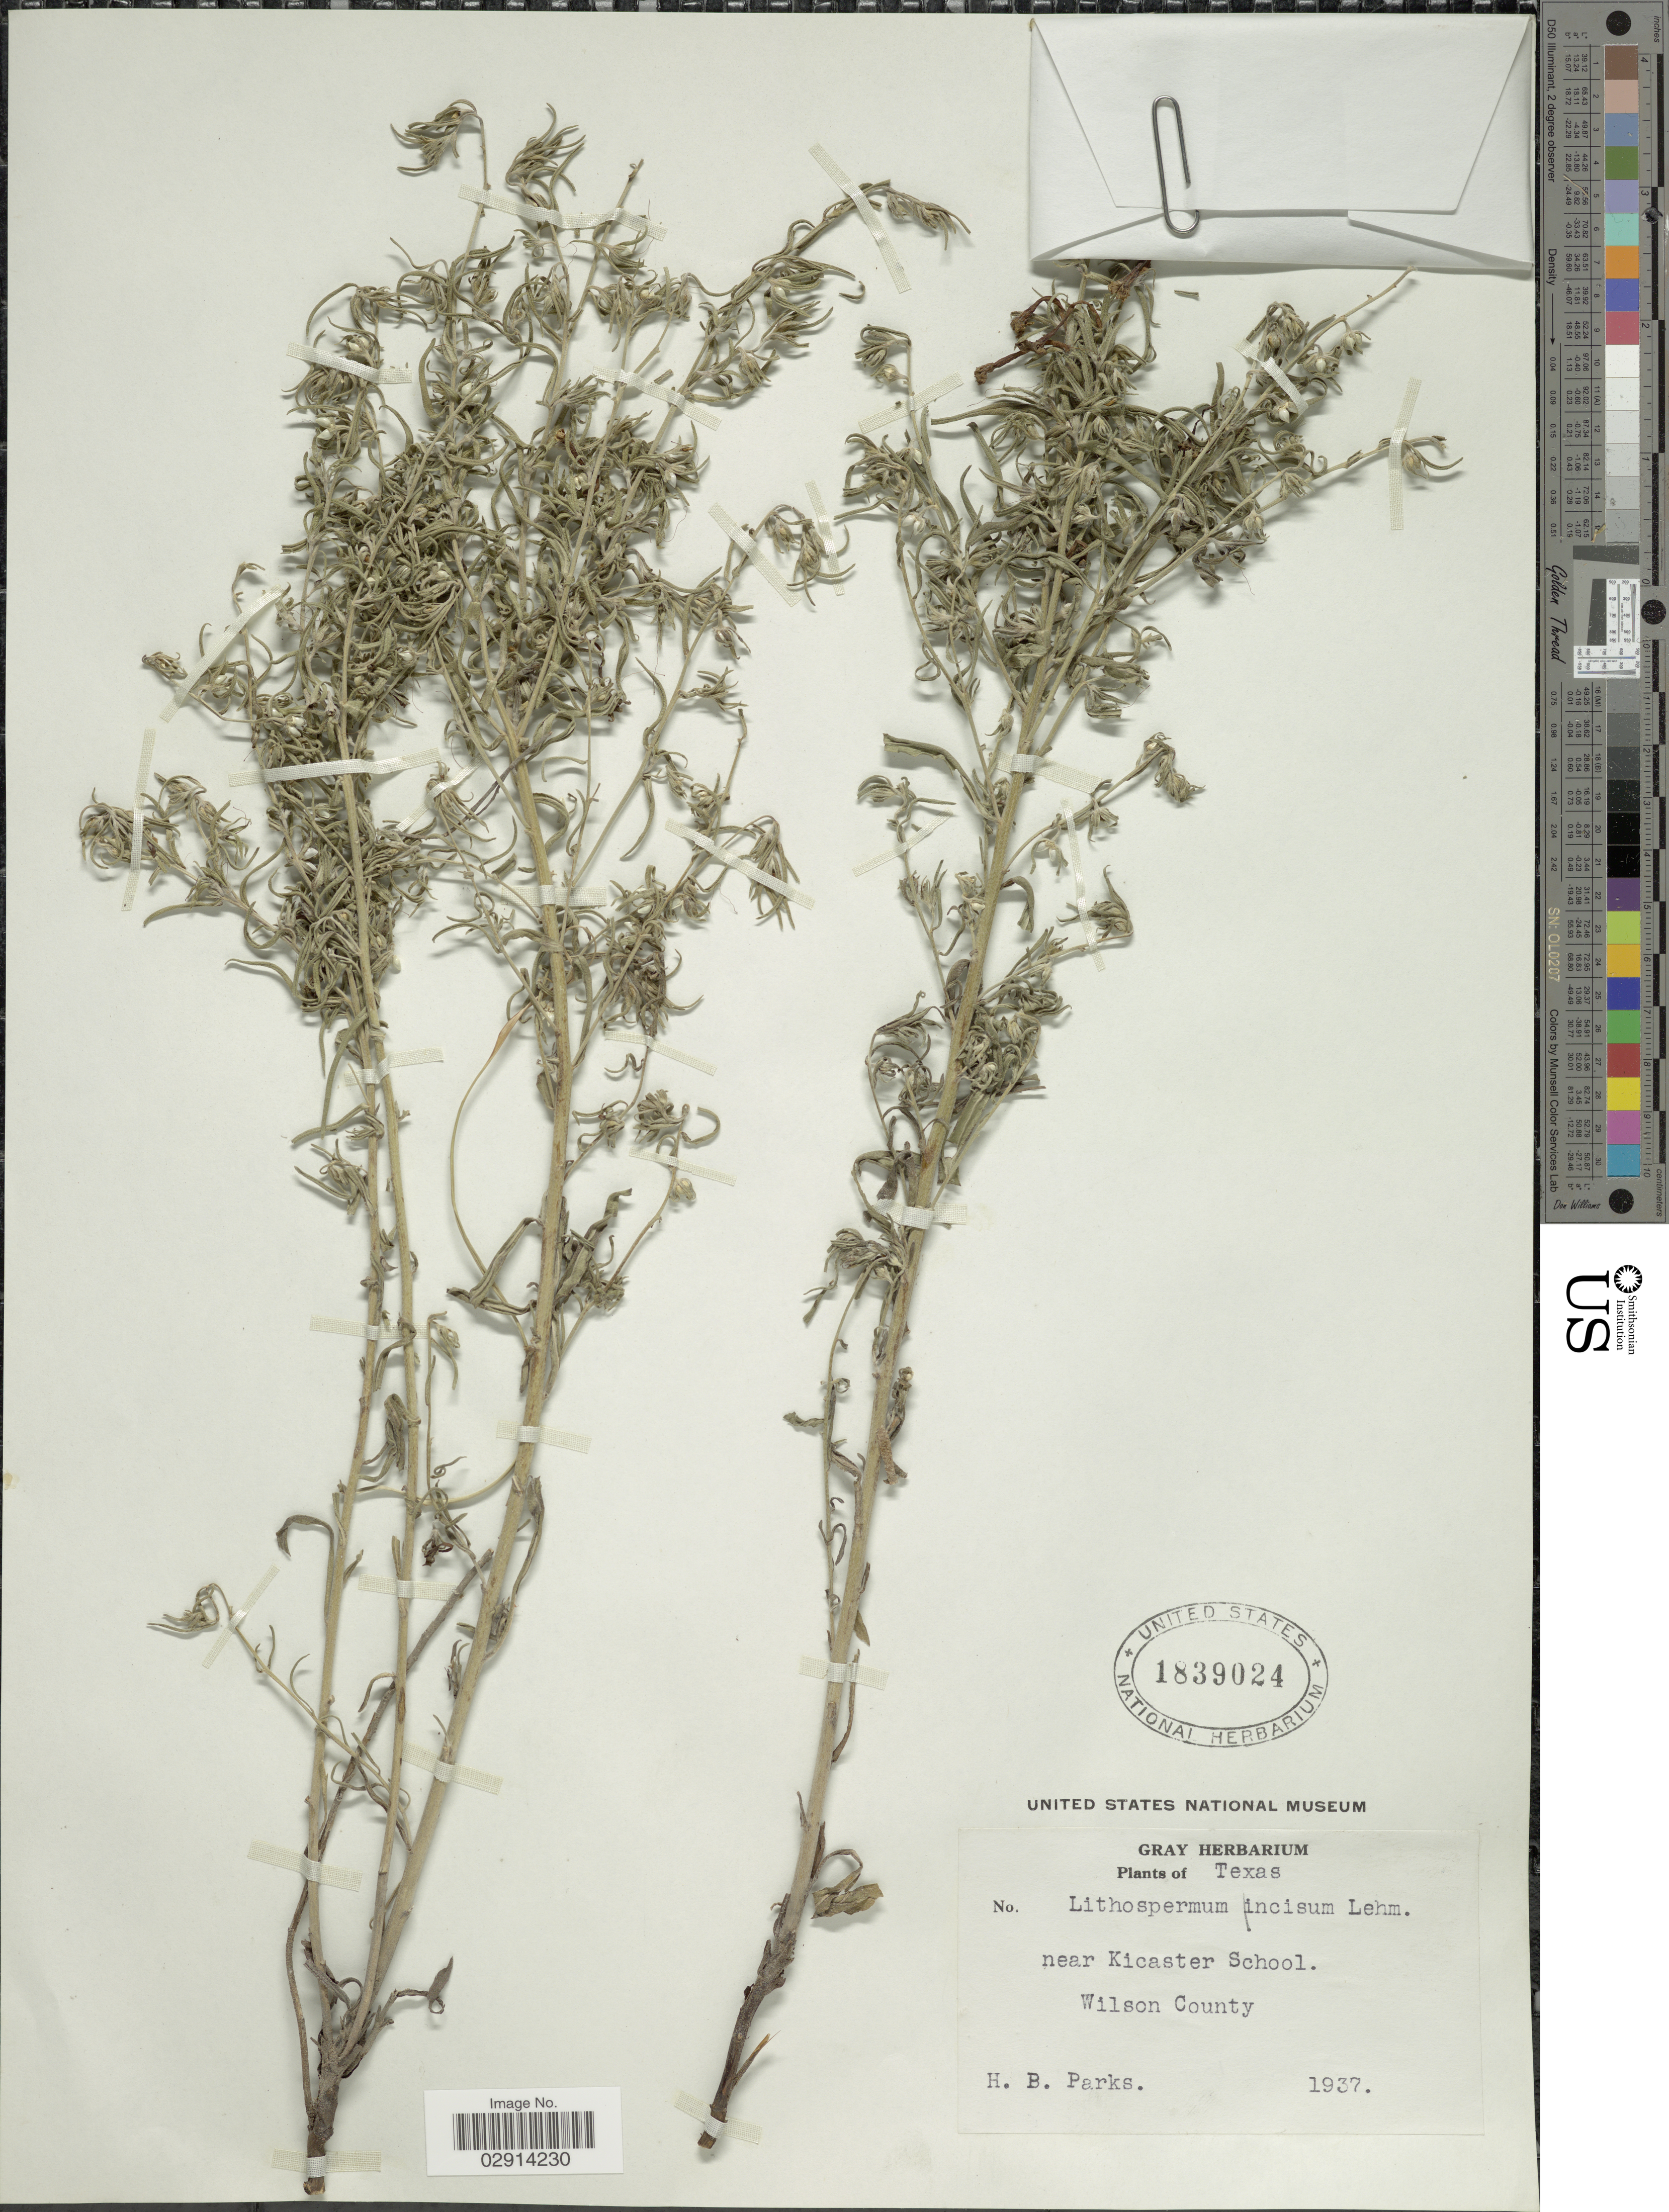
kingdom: Plantae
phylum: Tracheophyta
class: Magnoliopsida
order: Boraginales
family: Boraginaceae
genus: Lithospermum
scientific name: Lithospermum incisum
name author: Lehm.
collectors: H. Parks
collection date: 1927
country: United States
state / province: Texas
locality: Near Kicaster School. Wilson County.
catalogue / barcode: US 1839024